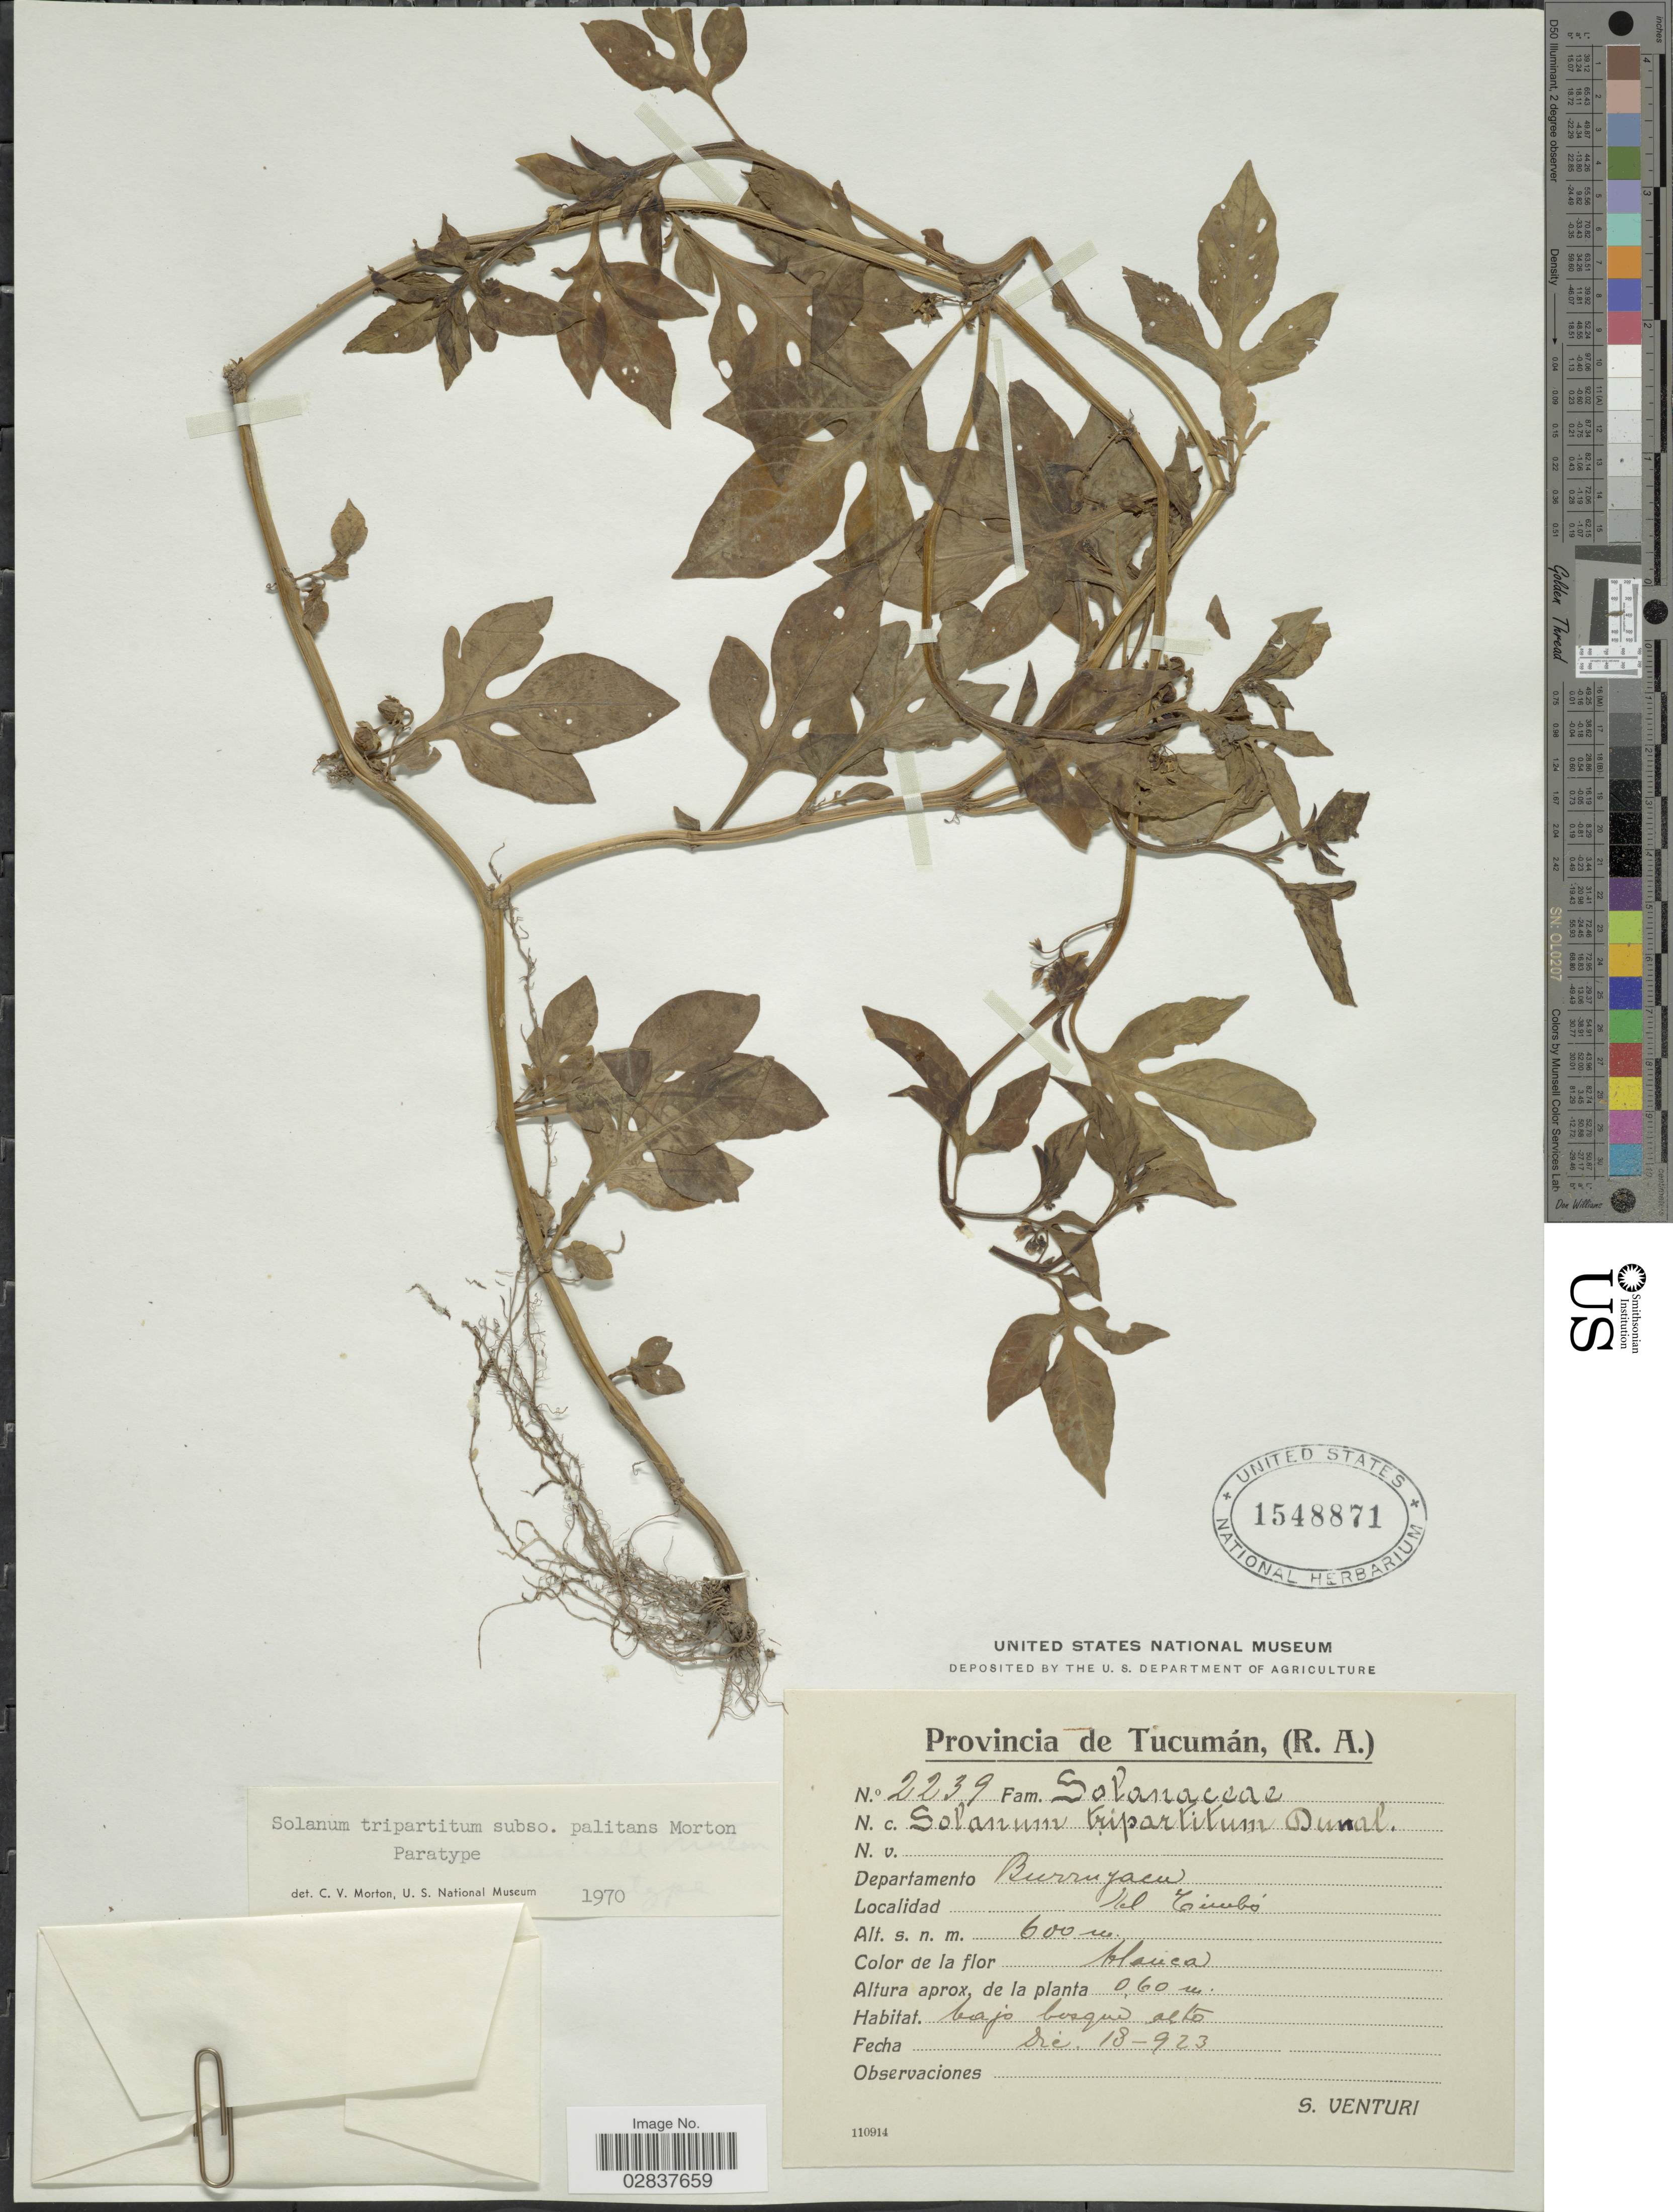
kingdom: Plantae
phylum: Tracheophyta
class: Magnoliopsida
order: Solanales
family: Solanaceae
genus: Solanum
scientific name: Solanum palitans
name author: C.V. Morton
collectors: S. Venturi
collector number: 2239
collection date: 1923-12-18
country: Argentina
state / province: Tucuman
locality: (R.A.), Departamento Burruyacu, del Timbó.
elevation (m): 600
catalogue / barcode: US 1548871